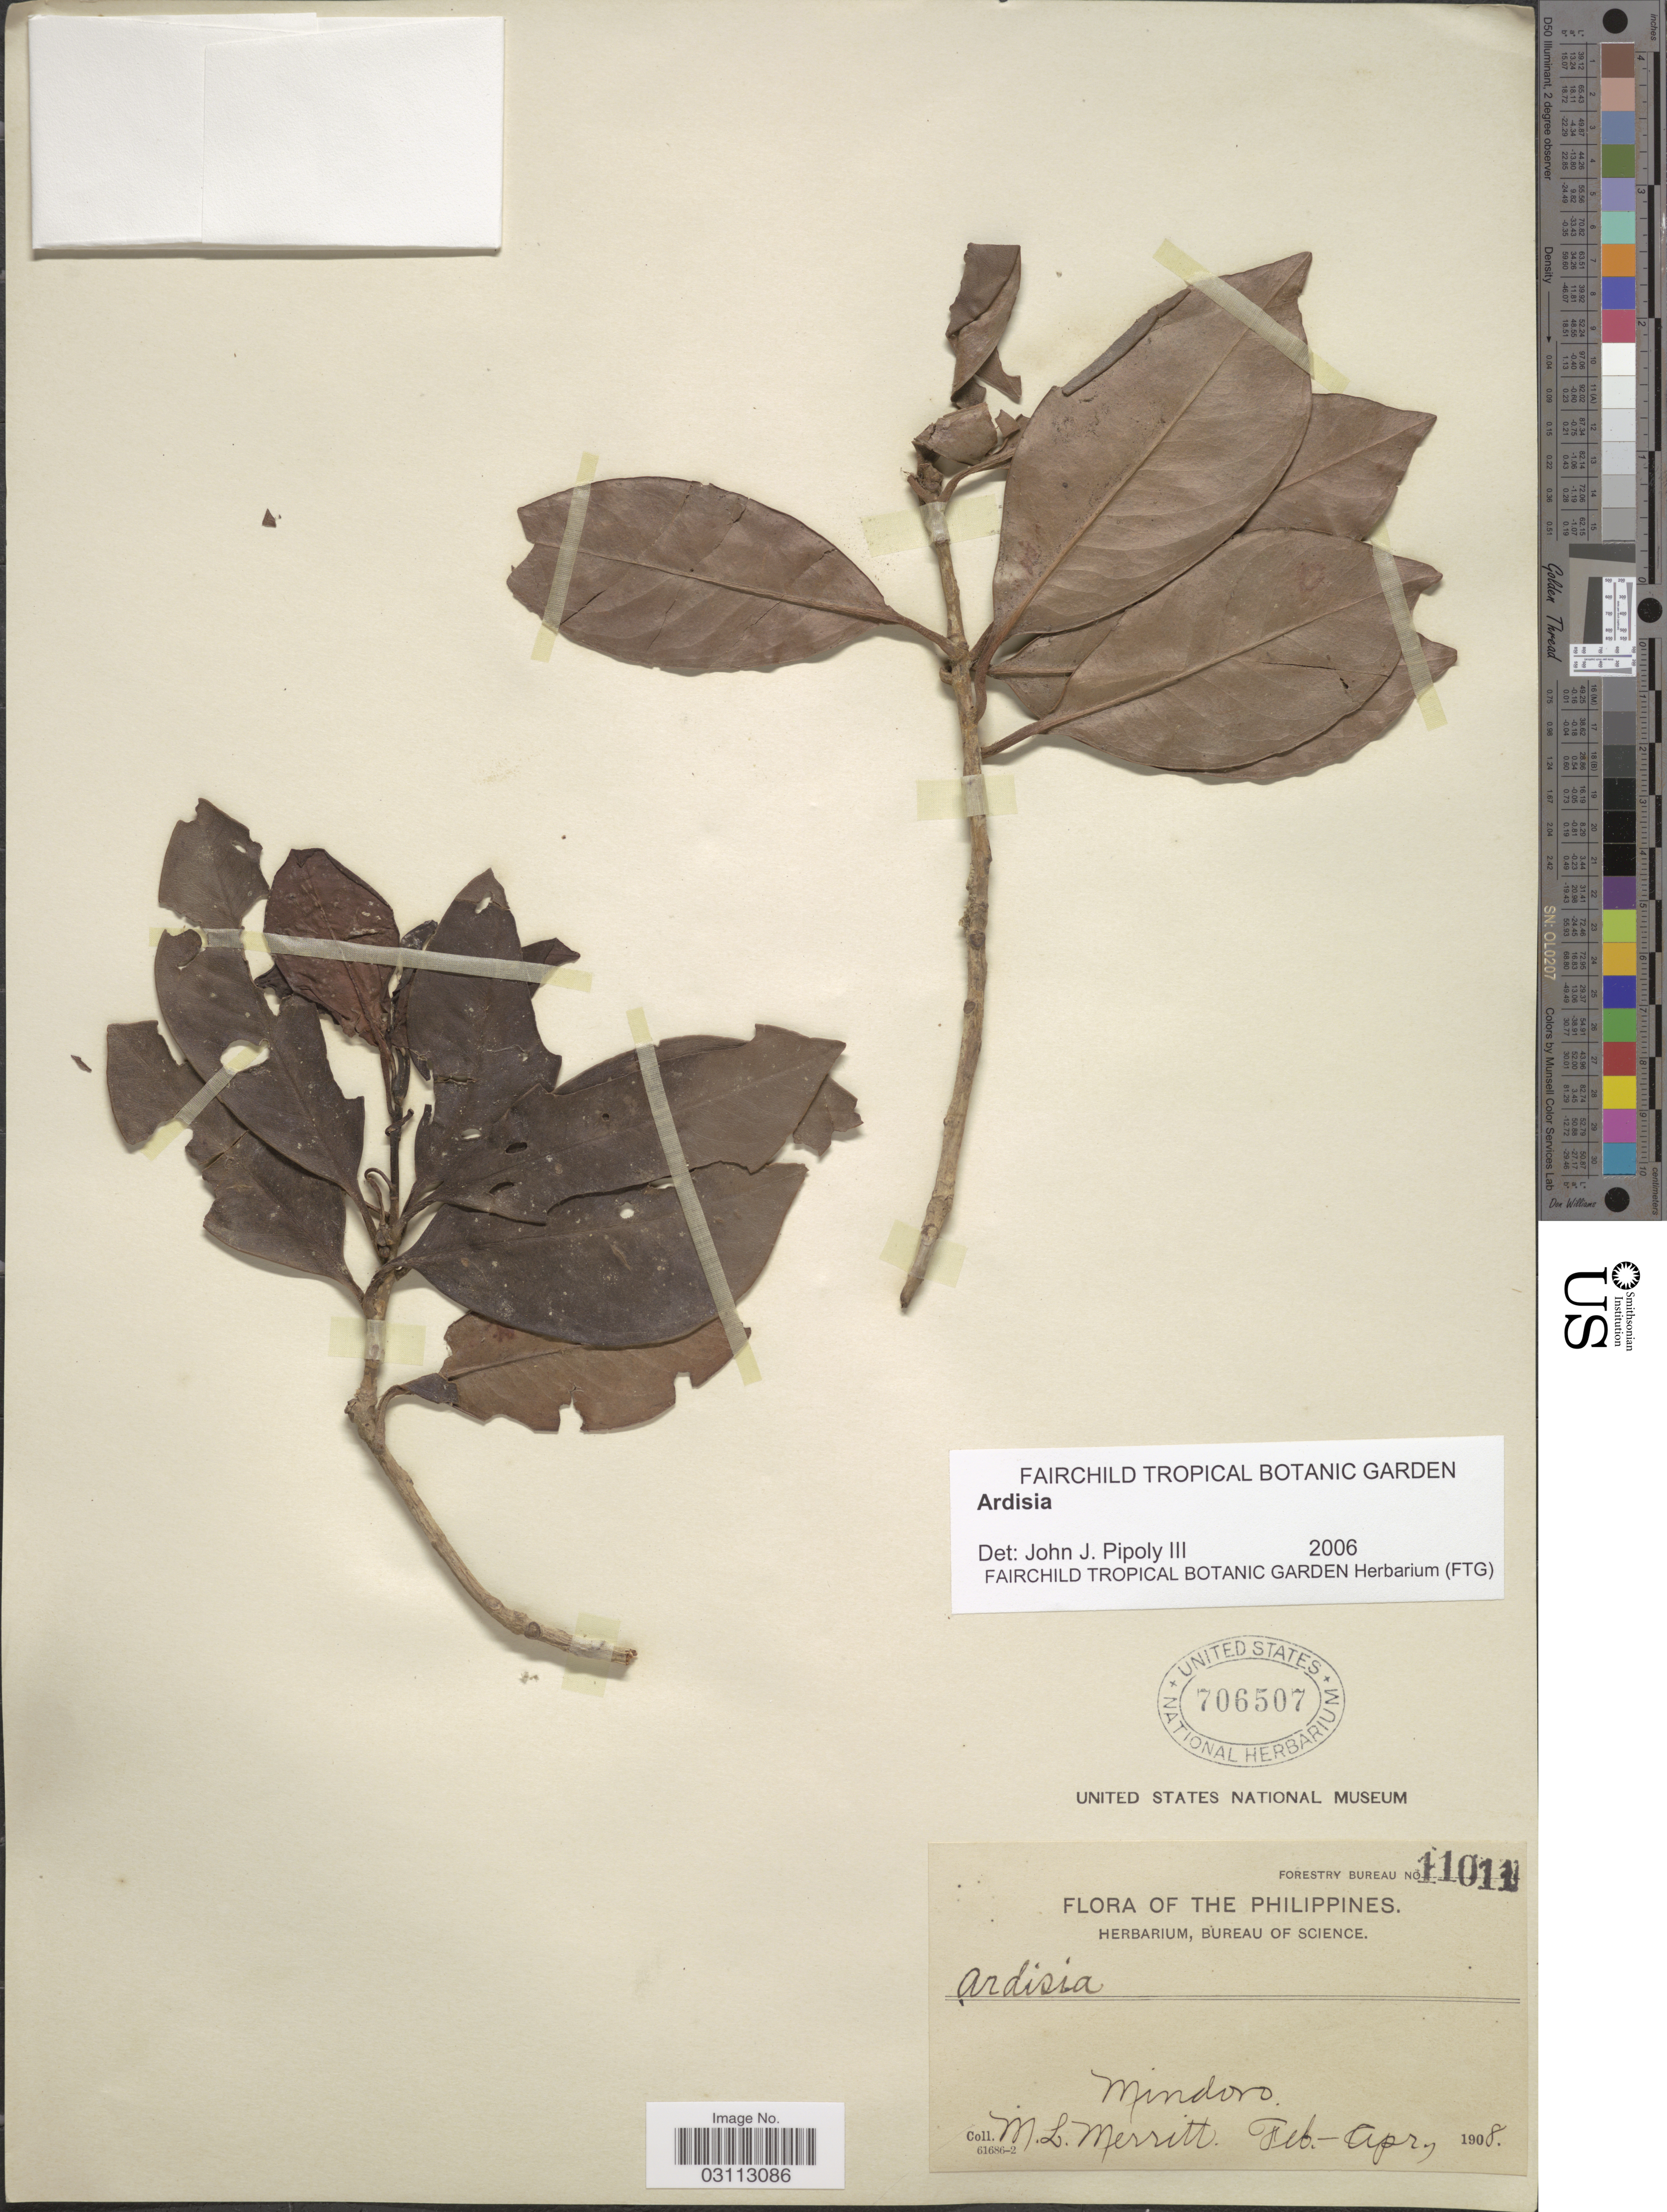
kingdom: Plantae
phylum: Tracheophyta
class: Magnoliopsida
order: Ericales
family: Primulaceae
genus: Ardisia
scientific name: Ardisia sp.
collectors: M. L. Merritt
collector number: Forestry Bureau 11011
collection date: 1908-02/1908-04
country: Philippines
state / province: Mimaropa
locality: Mindoro.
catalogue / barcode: US 706507